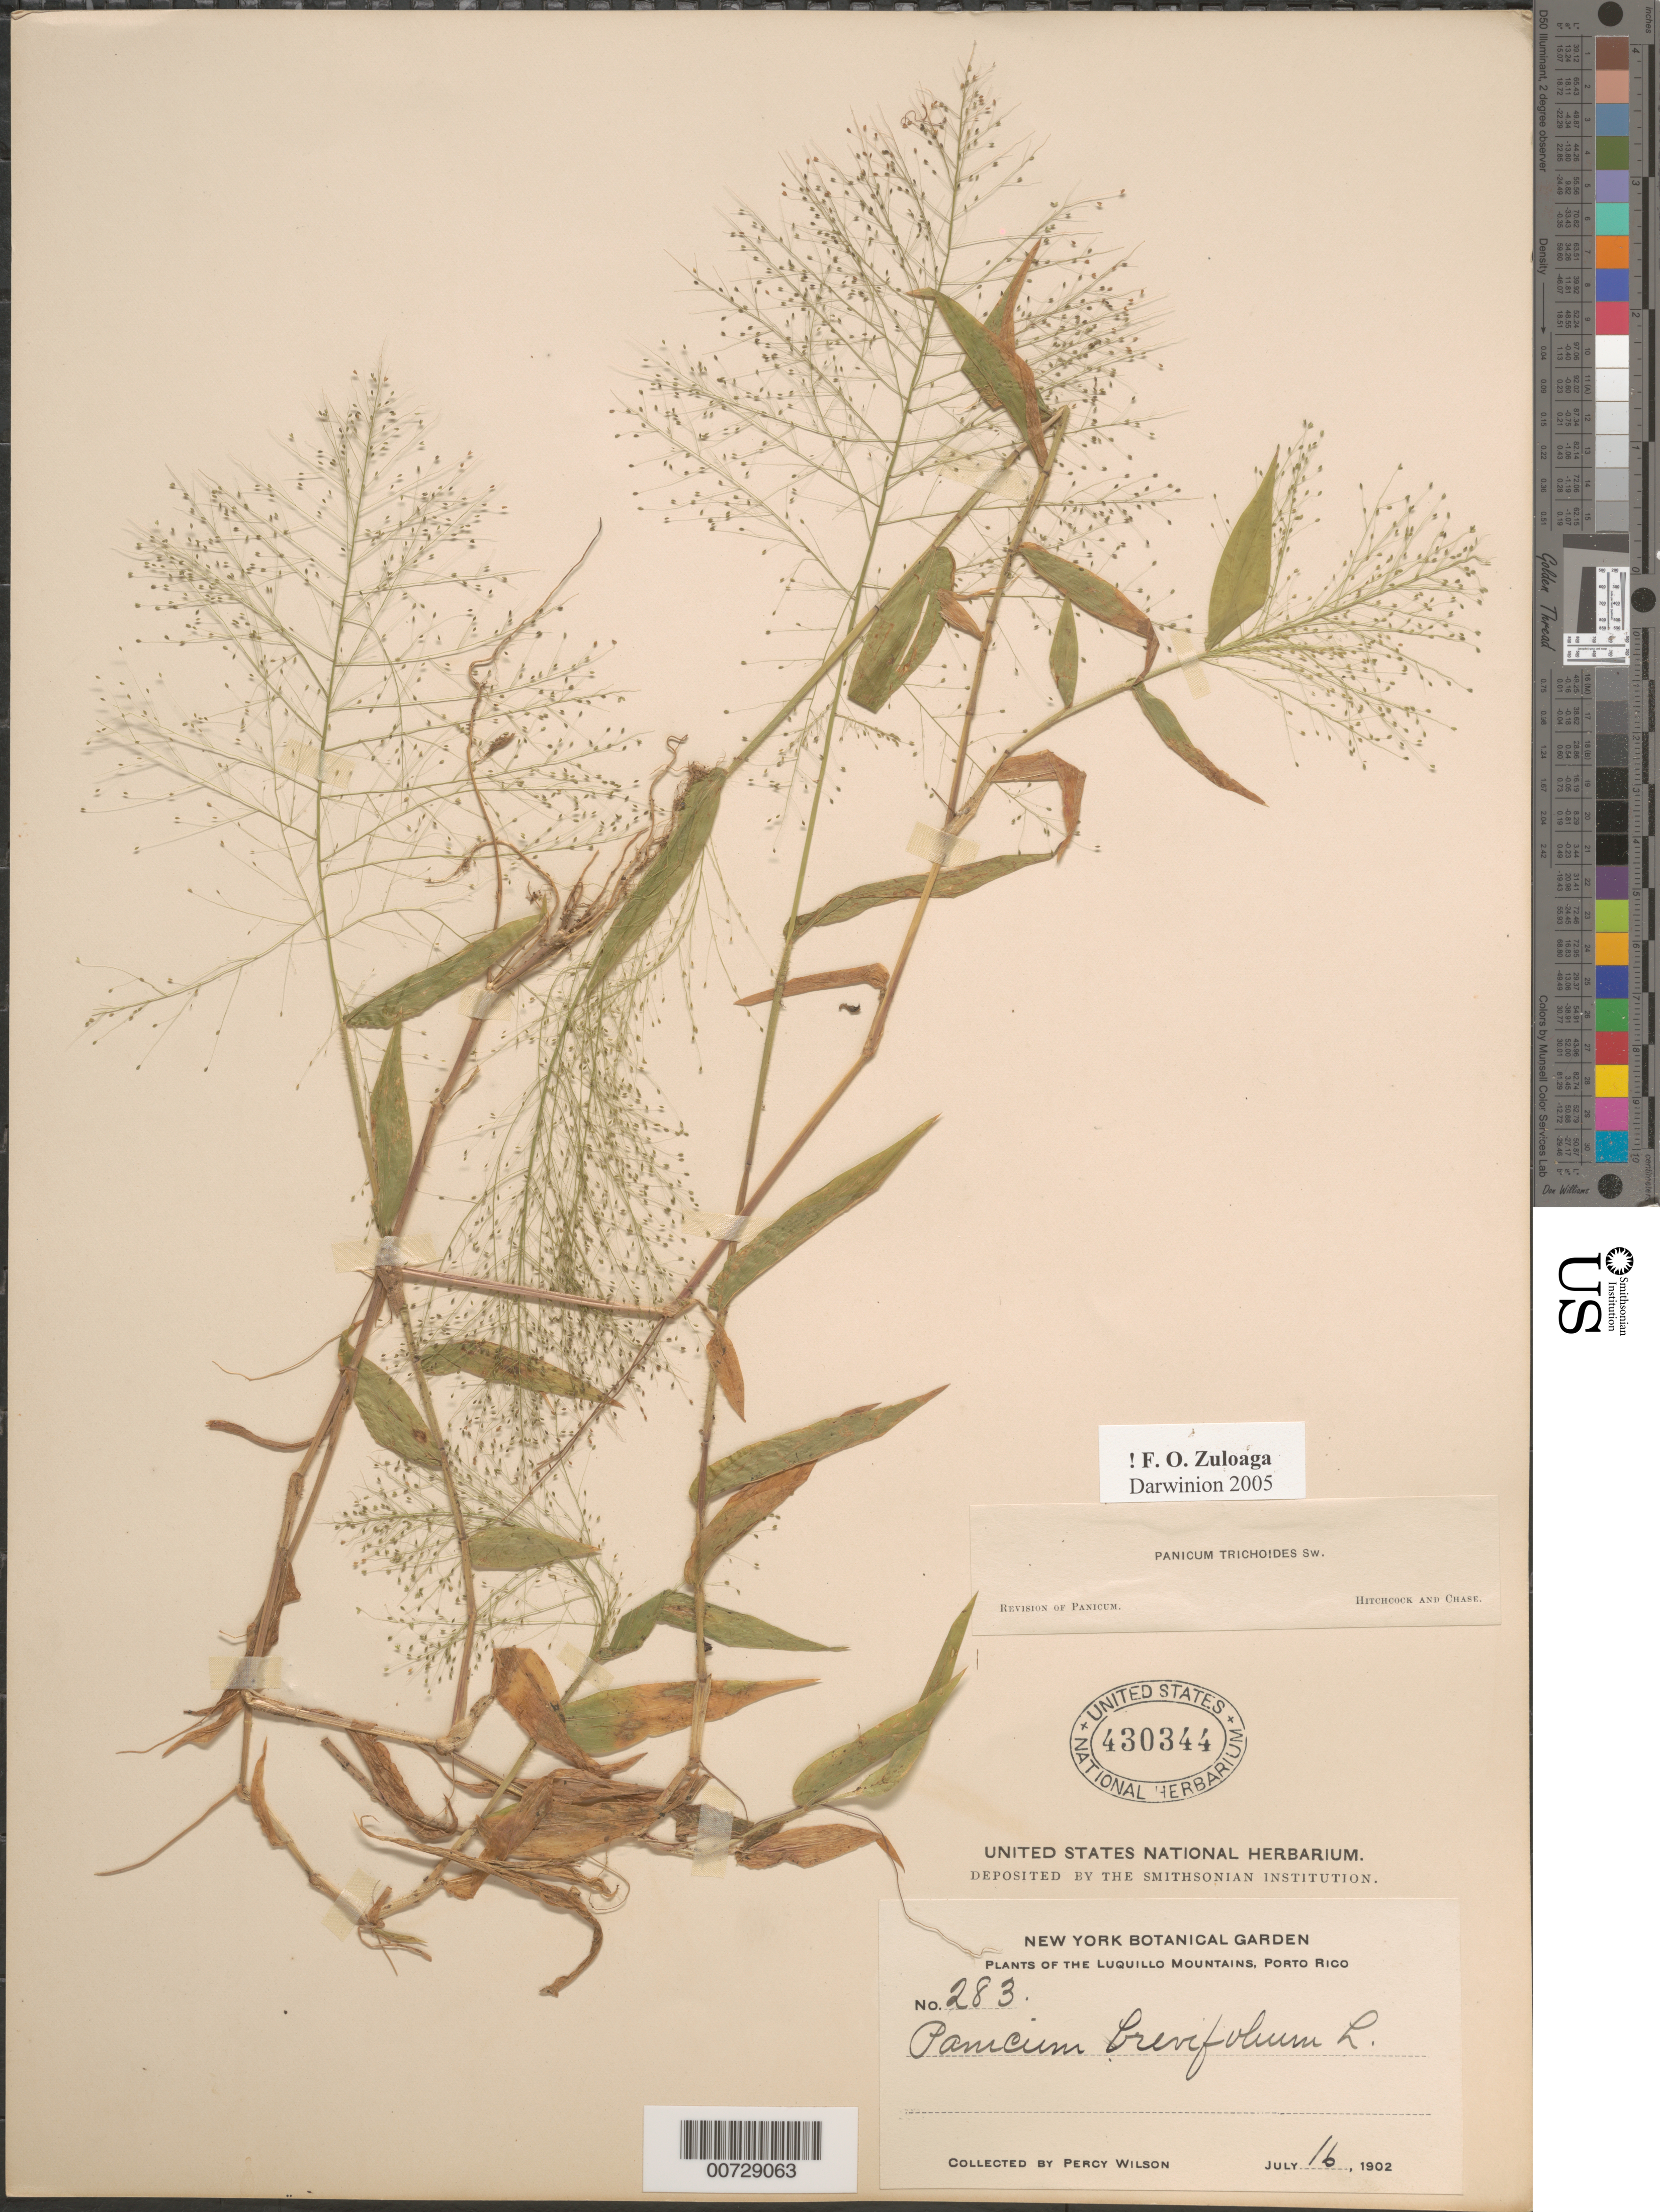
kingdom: Plantae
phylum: Tracheophyta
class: Liliopsida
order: Poales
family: Poaceae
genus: Panicum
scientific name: Panicum trichoides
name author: Sw.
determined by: Hitchcock, Albert S.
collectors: P. Wilson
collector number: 283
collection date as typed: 16 Jul 1902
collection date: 1902-07-16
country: Puerto Rico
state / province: Luquillo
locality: Luquillo Mountains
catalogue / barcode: US 430344